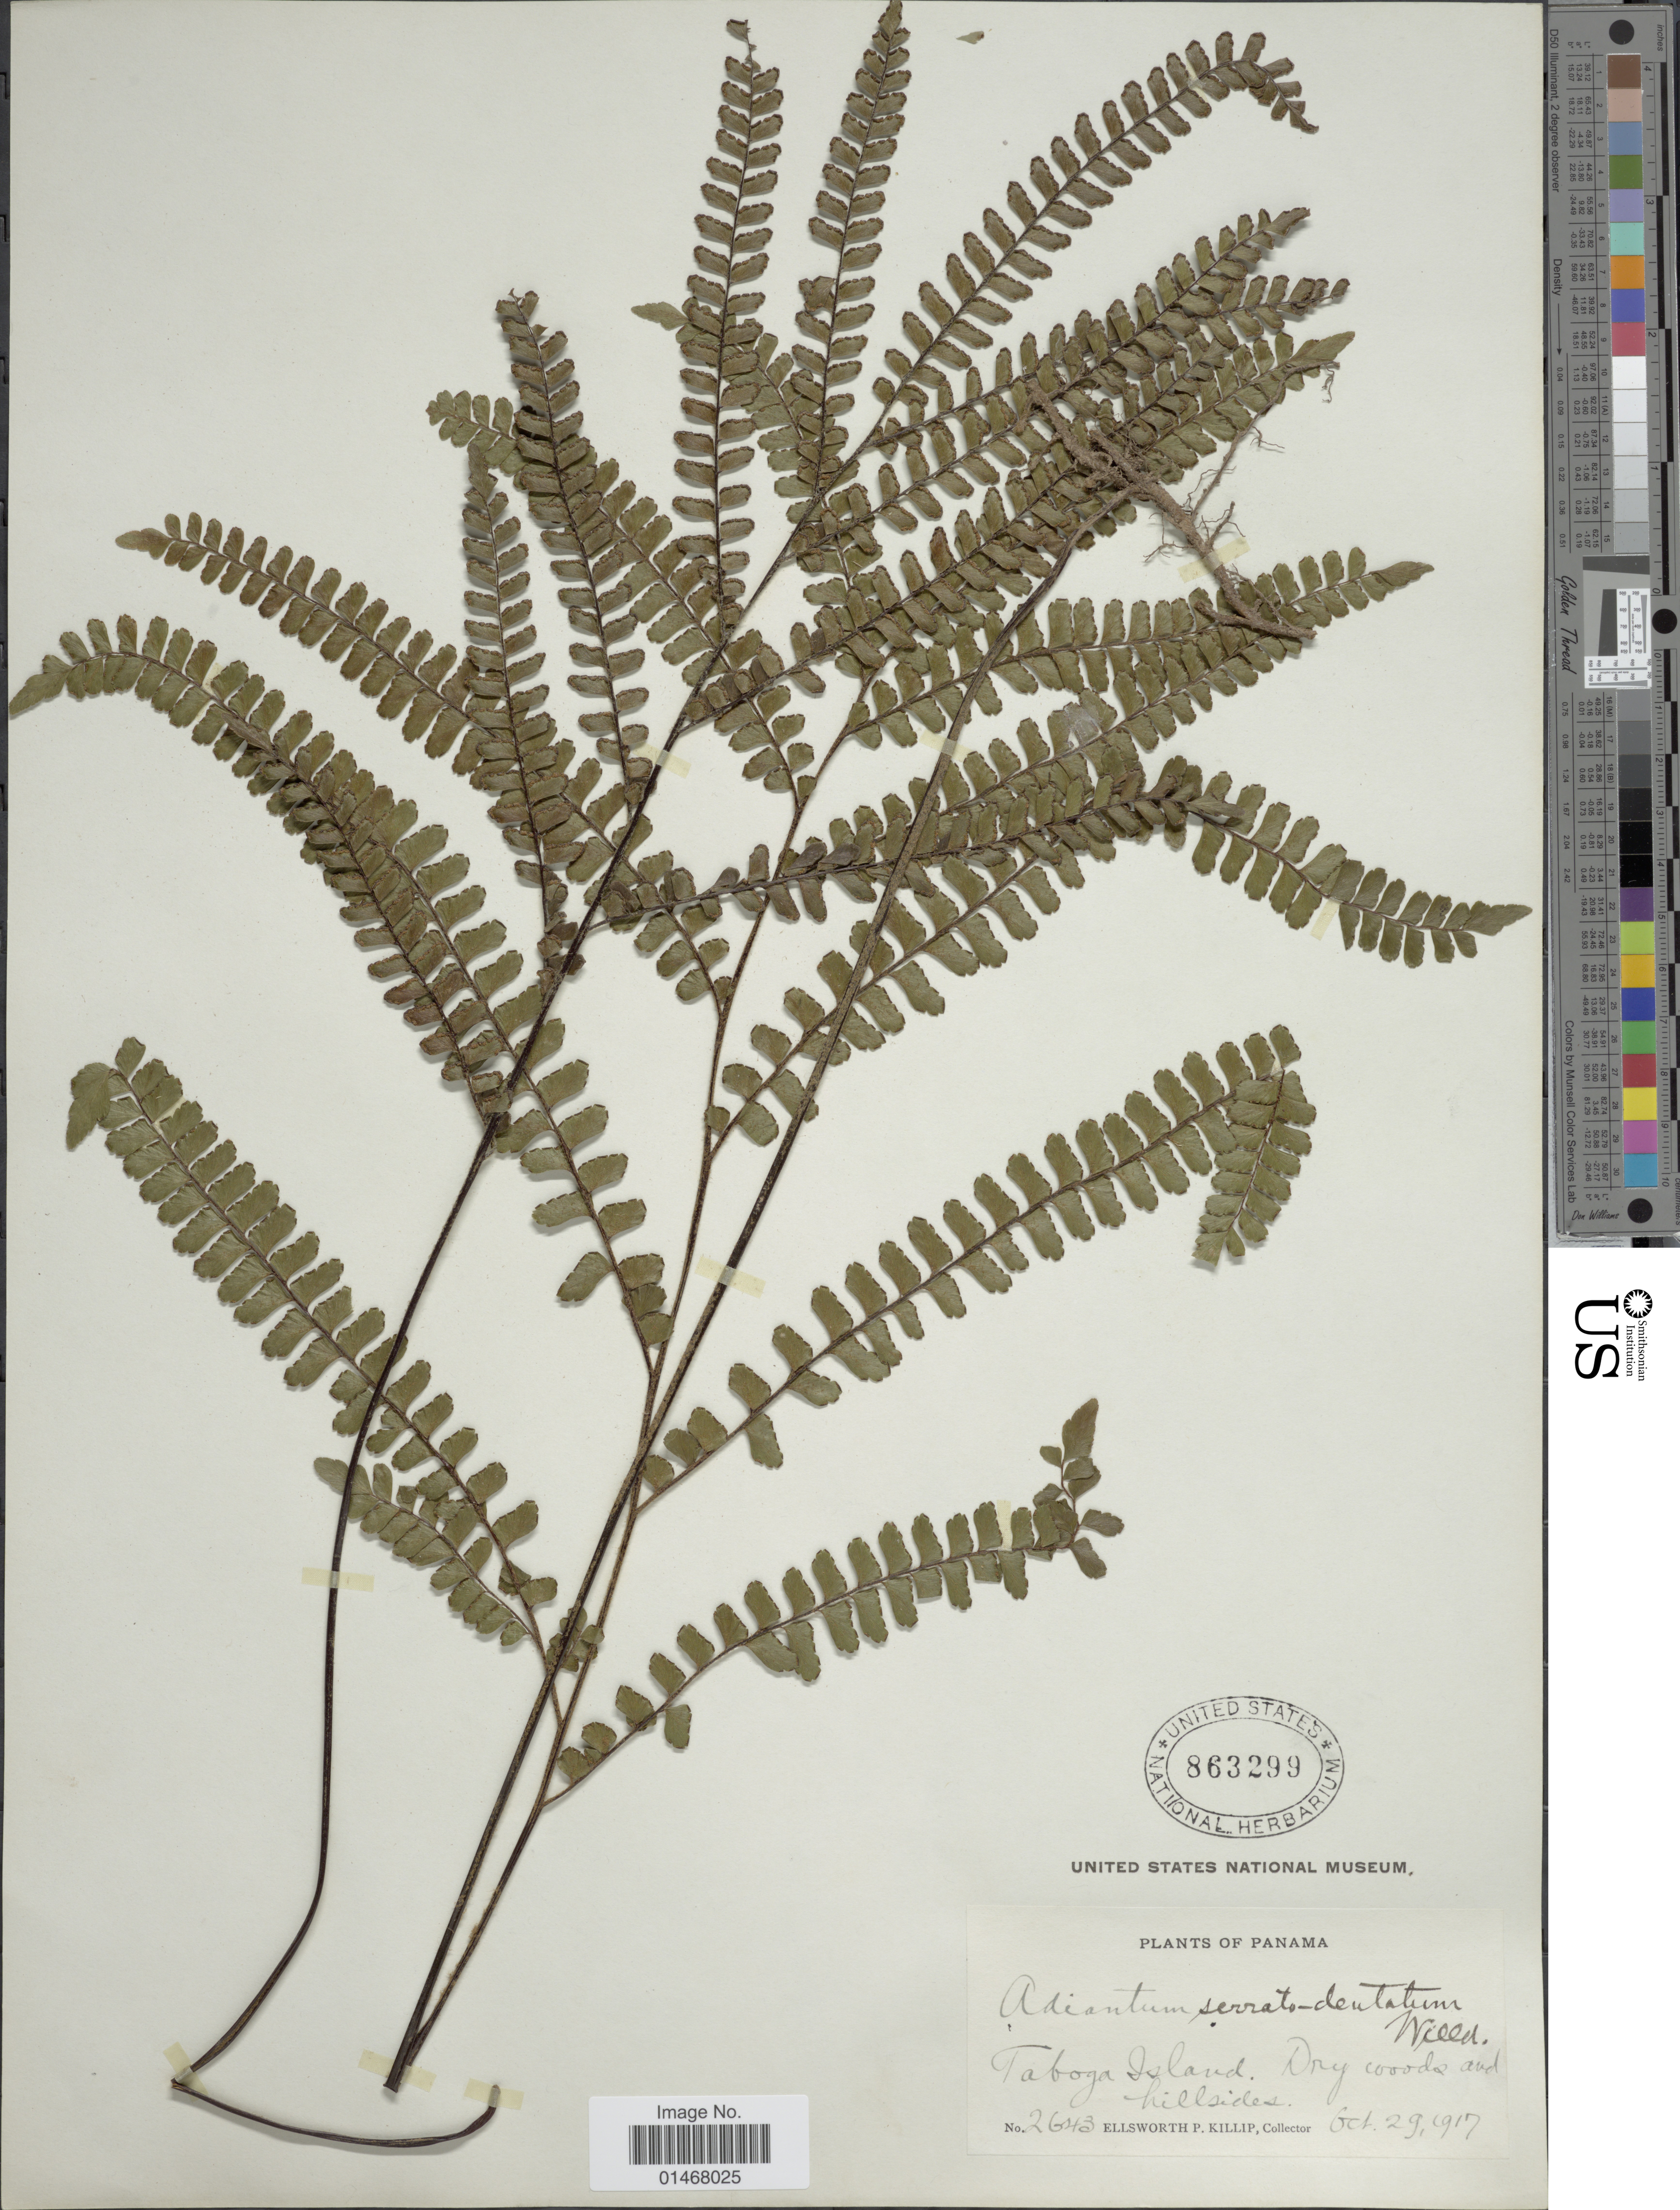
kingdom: Plantae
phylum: Tracheophyta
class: Polypodiopsida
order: Polypodiales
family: Pteridaceae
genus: Adiantum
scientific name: Adiantum serratodentatum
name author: Humb. & Bonpl. ex Willd.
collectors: E. P. Killip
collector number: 2643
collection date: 1917-10-29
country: Panama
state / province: Panamá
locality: Taboga Island, Dry woods and hillsides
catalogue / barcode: US 863299